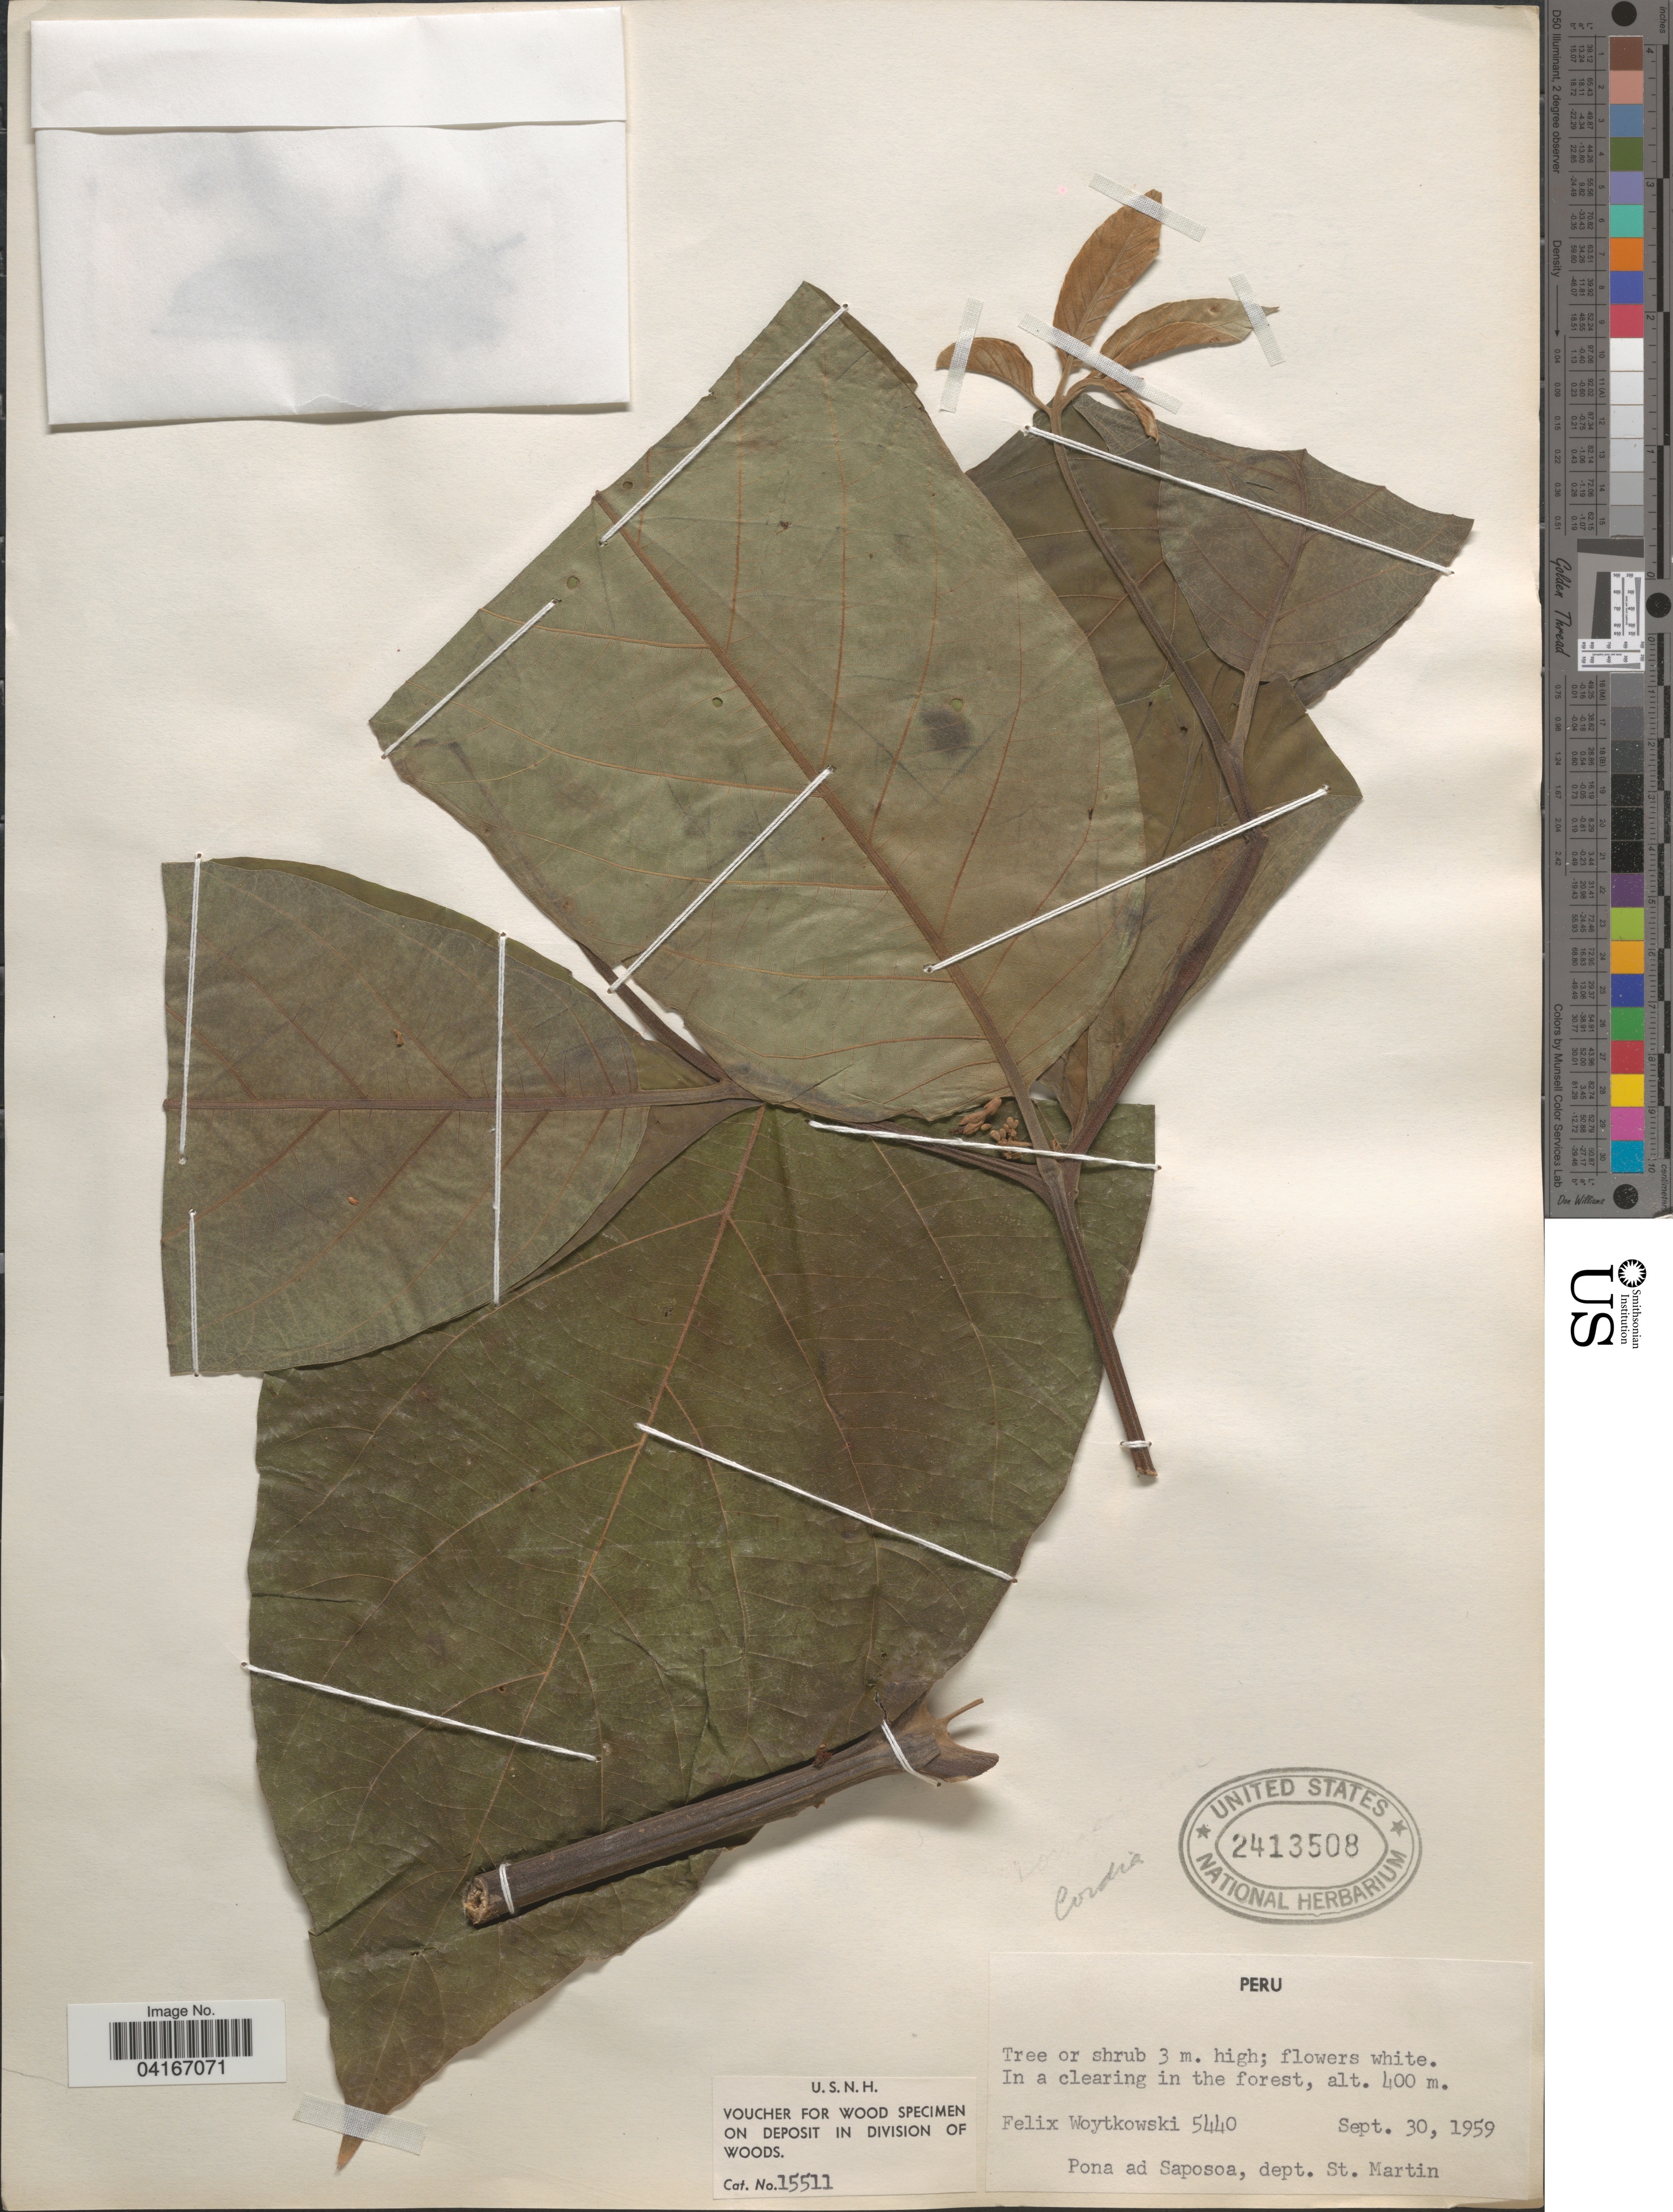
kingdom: Plantae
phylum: Tracheophyta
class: Magnoliopsida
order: Boraginales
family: Cordiaceae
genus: Cordia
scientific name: Cordia sp.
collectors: F. Woytkowski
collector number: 5440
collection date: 1959-09-30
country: Peru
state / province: San Martin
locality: Pona ad Saposoa, dept. St. Martin.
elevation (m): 400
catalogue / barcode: US 2413508